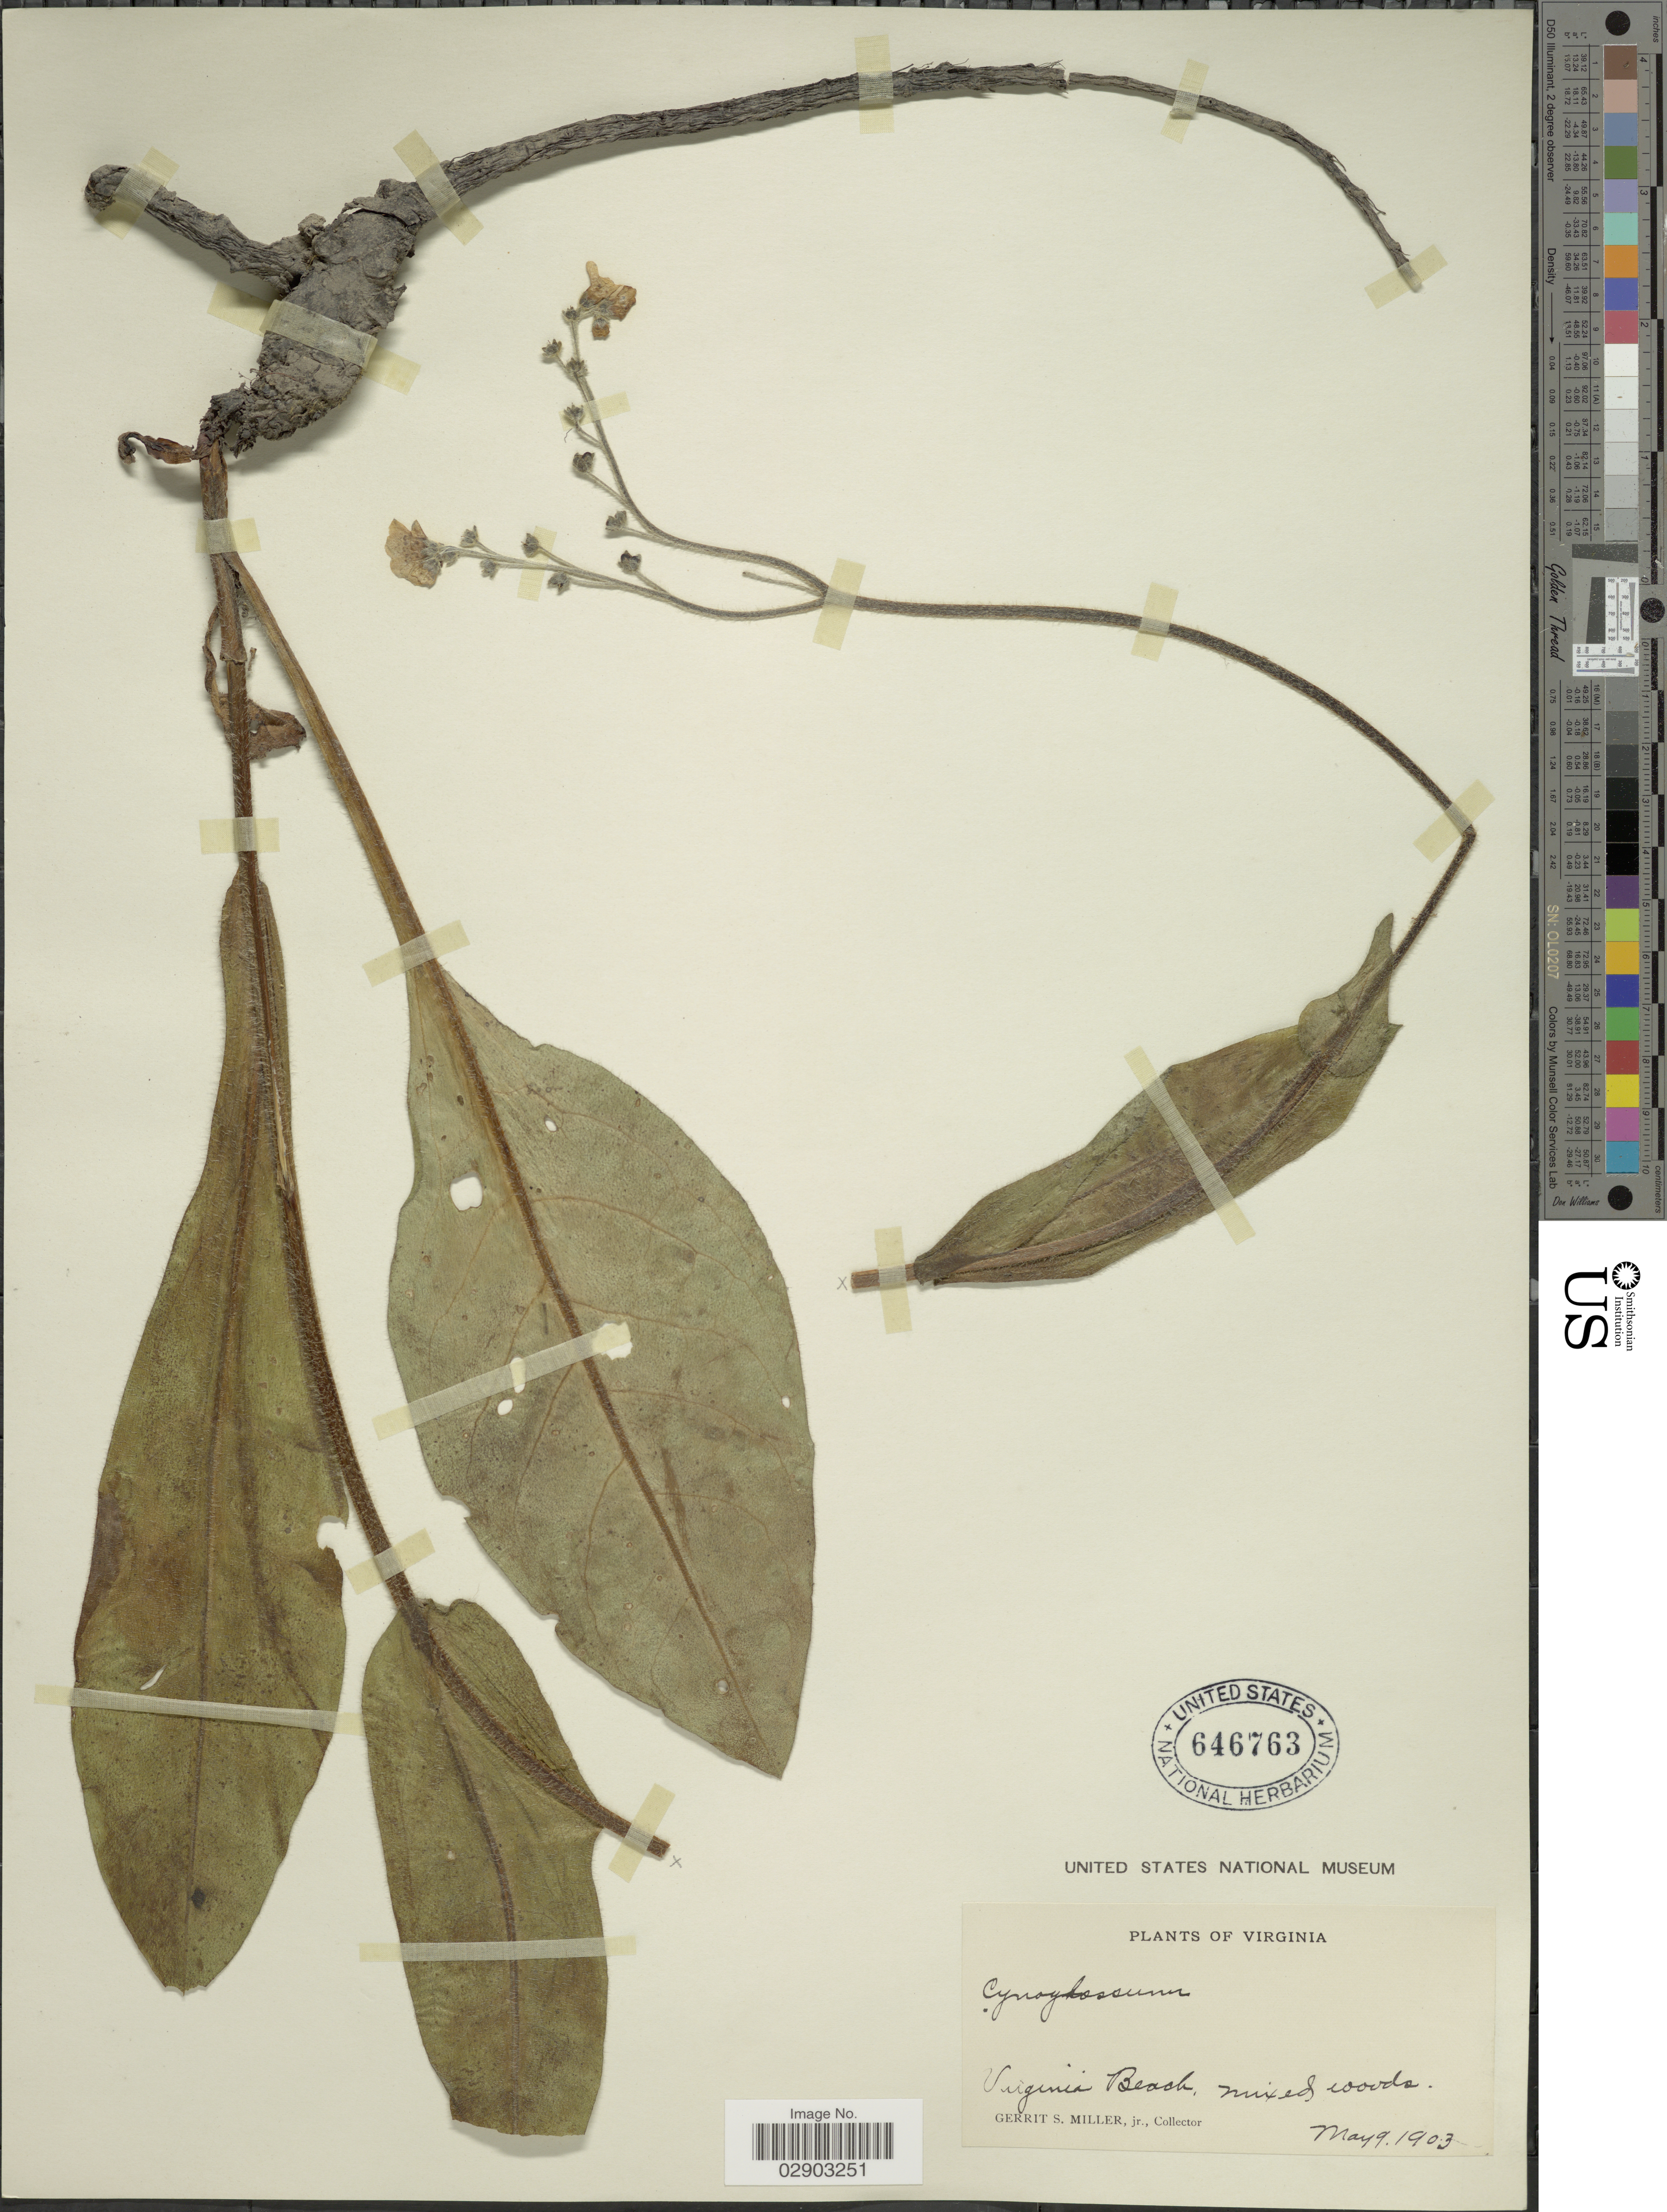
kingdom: Plantae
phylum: Tracheophyta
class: Magnoliopsida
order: Boraginales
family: Boraginaceae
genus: Cynoglossum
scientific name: Cynoglossum virginianum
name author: L.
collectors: G. S. Miller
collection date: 1903-05-09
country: United States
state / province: Virginia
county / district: City of Virginia Beach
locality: Virginia Beach.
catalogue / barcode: US 646763